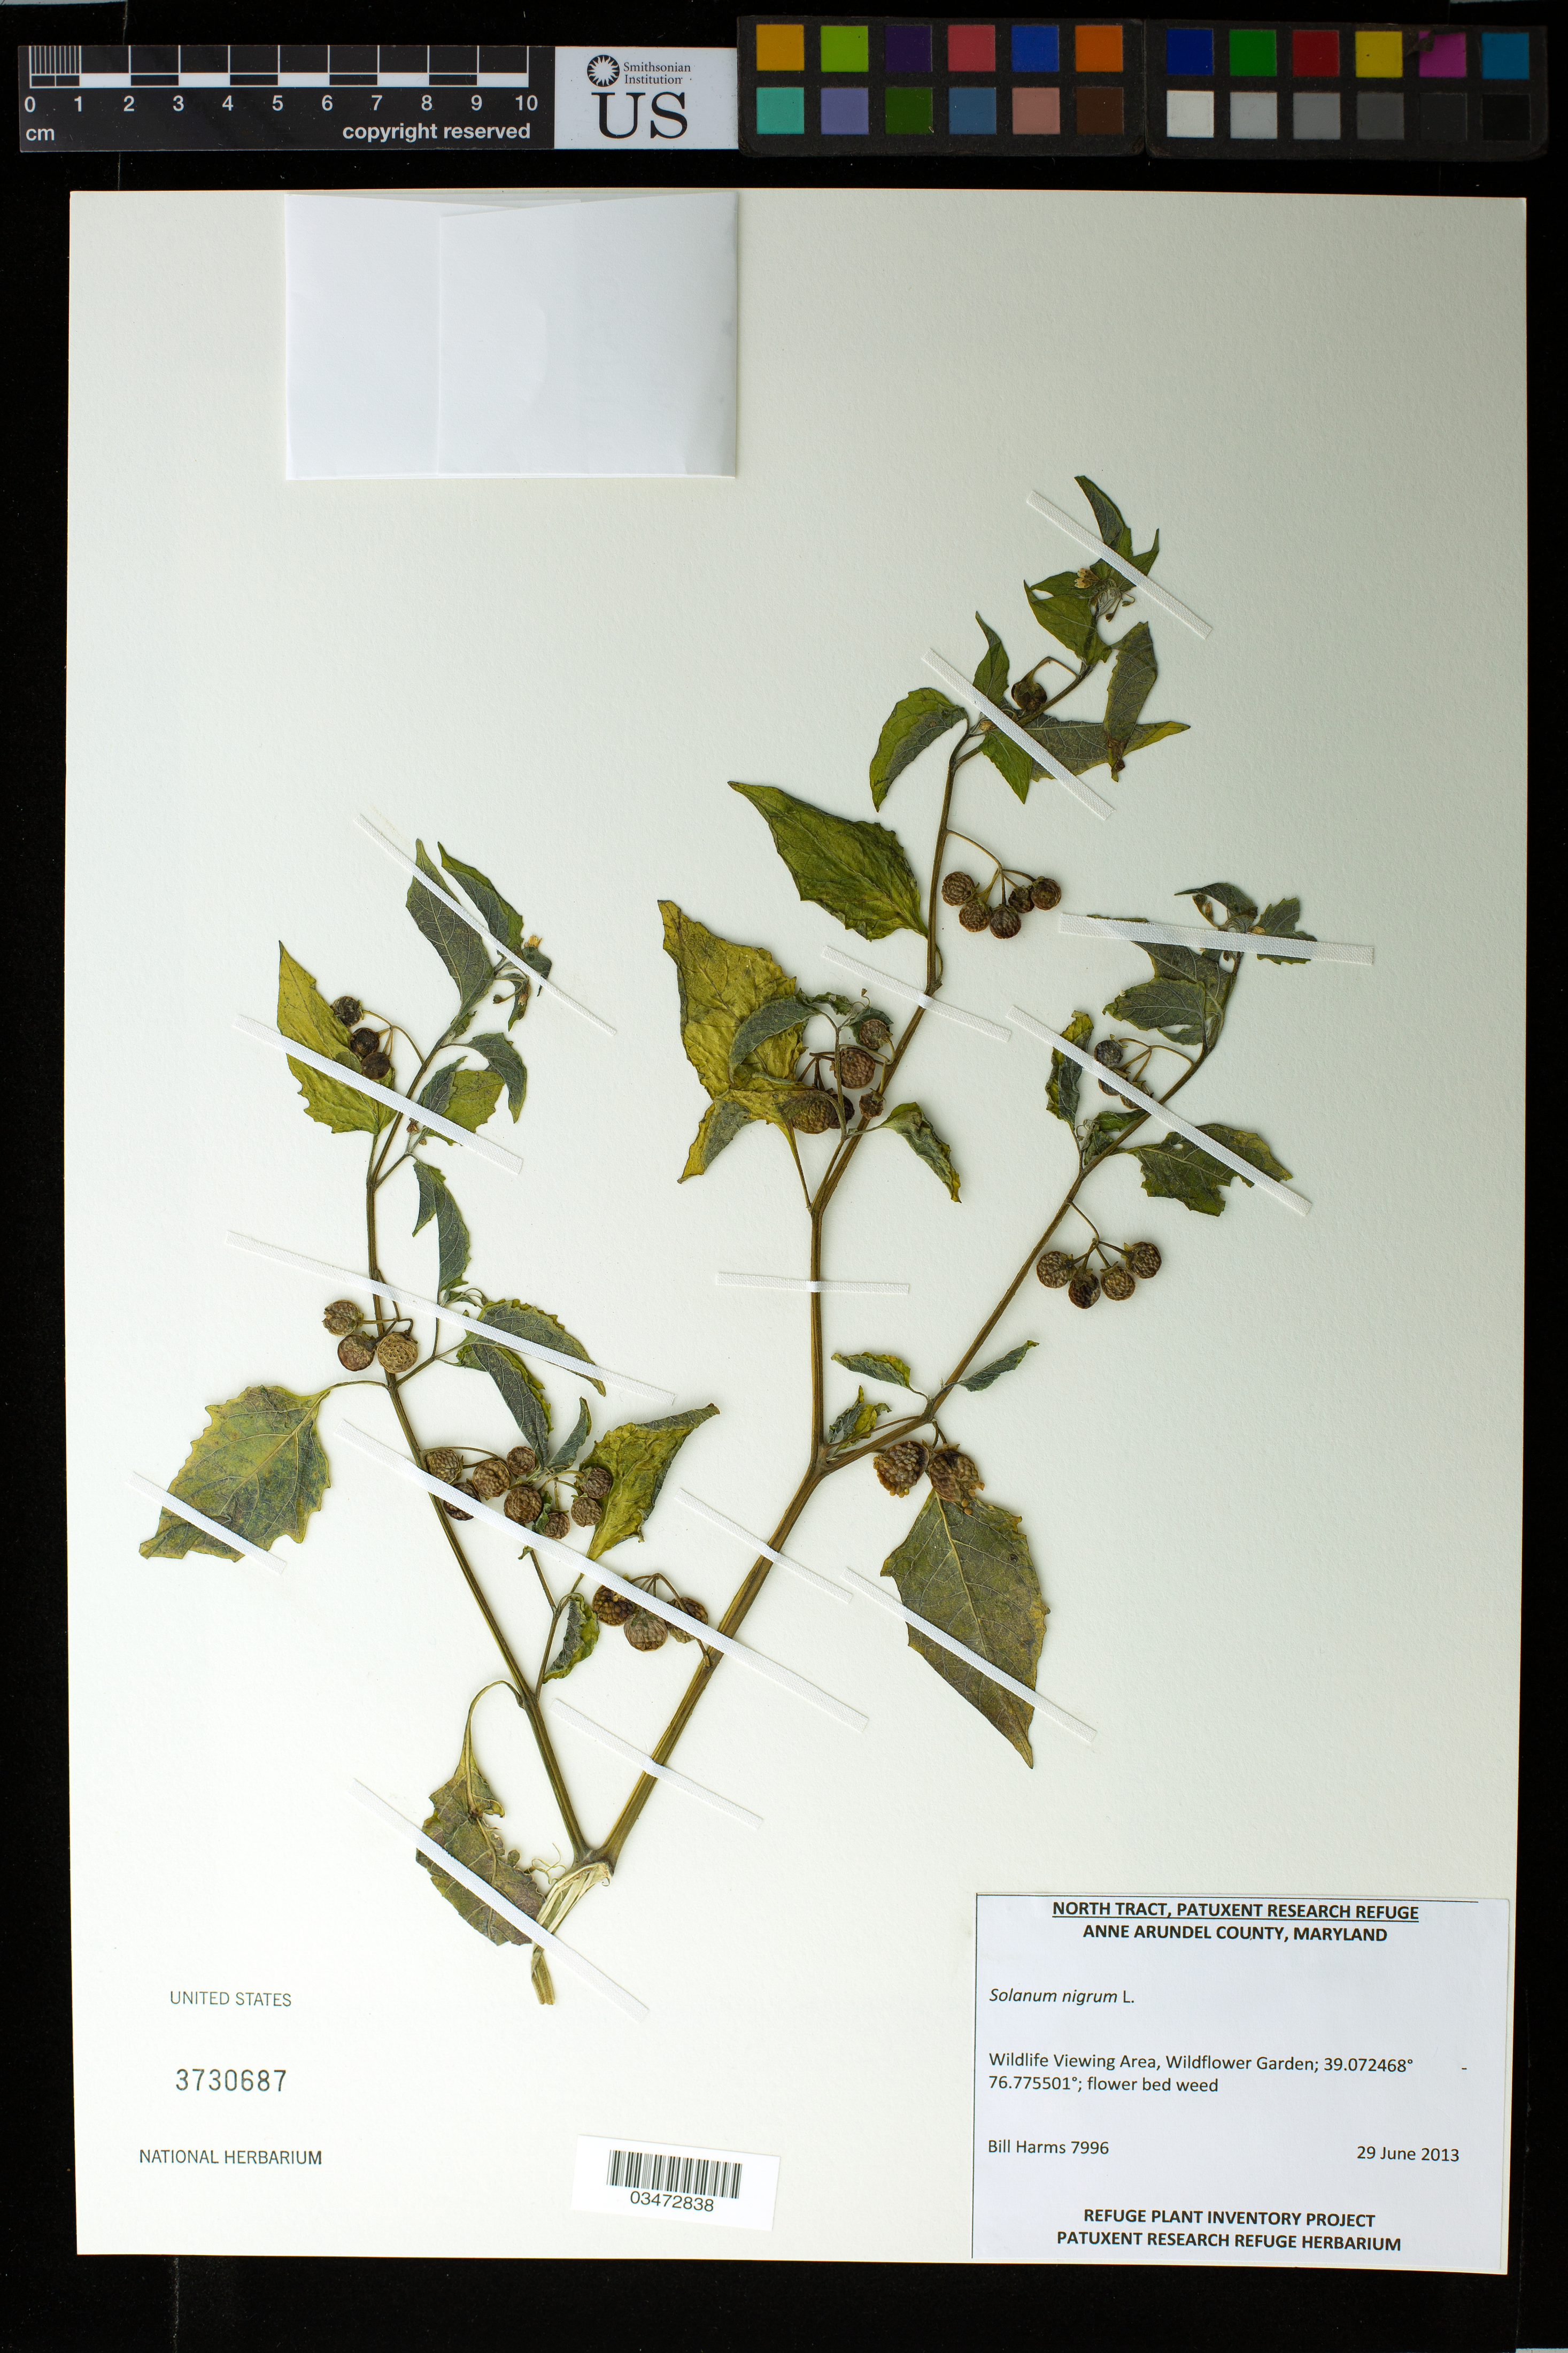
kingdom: Plantae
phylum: Tracheophyta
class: Magnoliopsida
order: Solanales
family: Solanaceae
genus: Solanum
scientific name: Solanum nigrum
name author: L.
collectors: B. Harms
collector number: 7996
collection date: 2013-06-29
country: United States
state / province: Maryland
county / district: Anne Arundel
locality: Wildlife Viewing Area, Wildflower Garden; flower bed weed.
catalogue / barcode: US 3730687